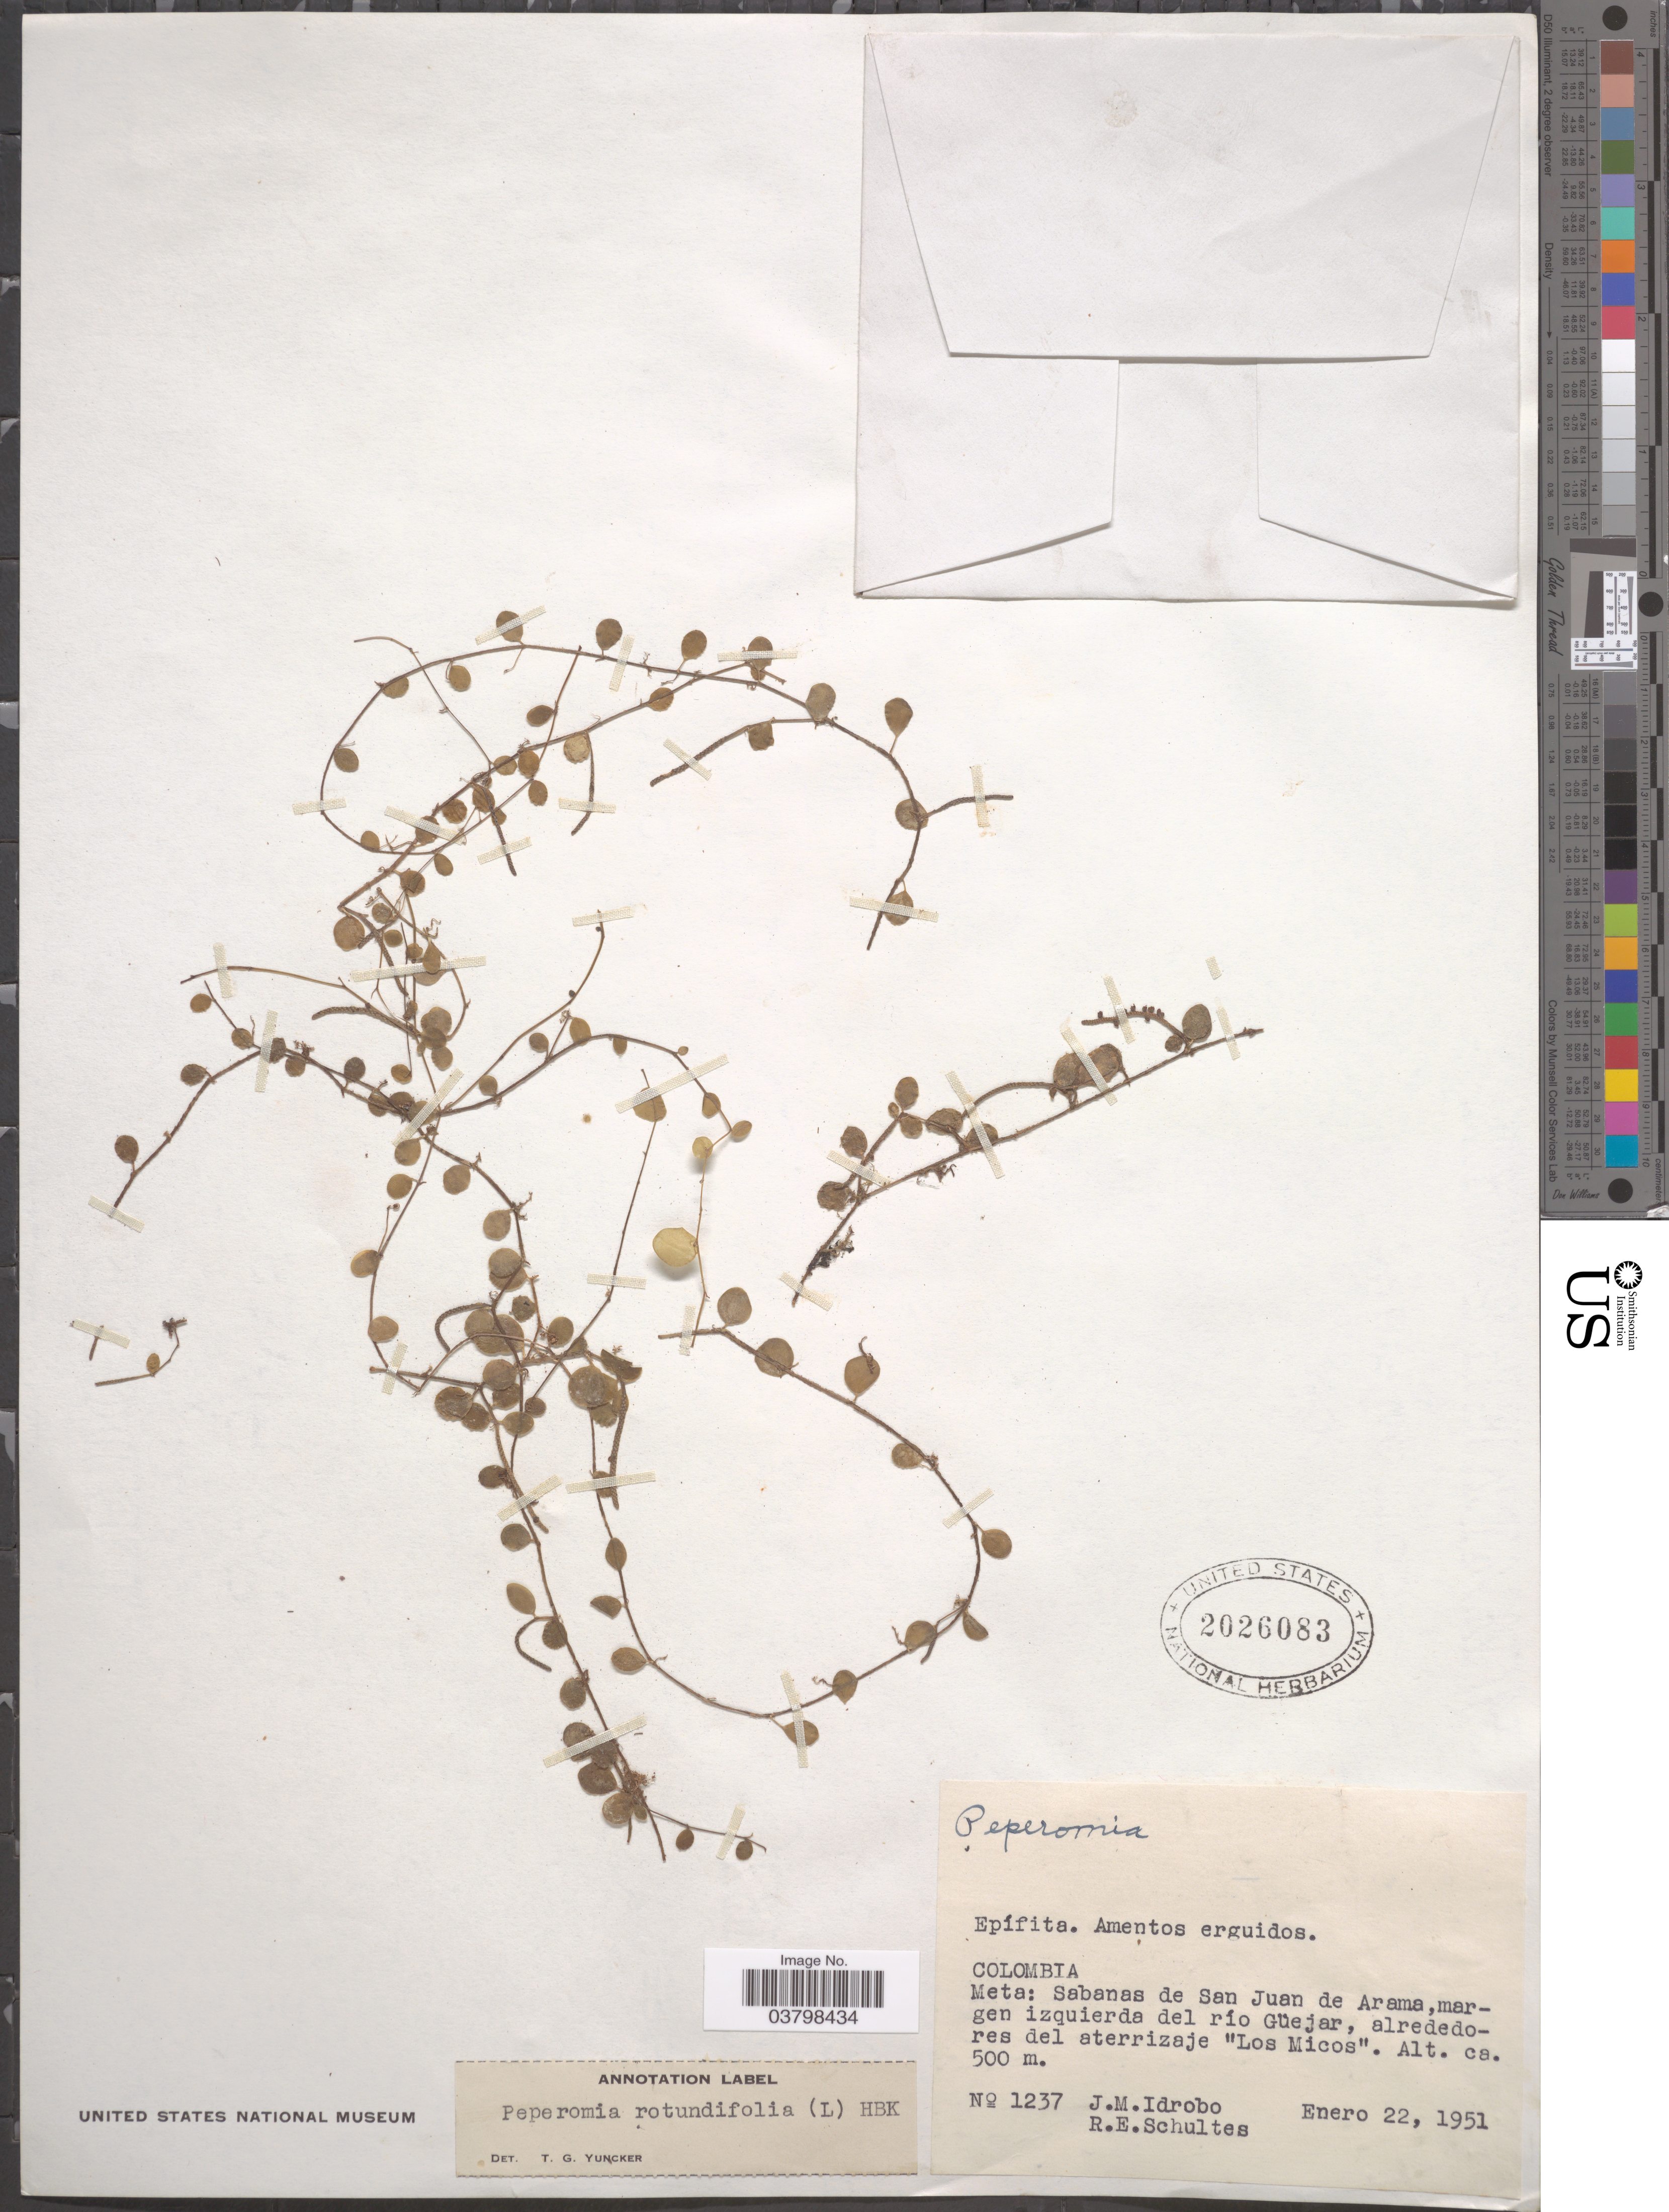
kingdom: Plantae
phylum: Tracheophyta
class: Magnoliopsida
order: Piperales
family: Piperaceae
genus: Peperomia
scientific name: Peperomia rotundifolia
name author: (L.) Kunth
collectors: J. M. Idrobo & R. E. Schultes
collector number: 1237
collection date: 1951-01-22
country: Colombia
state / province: Meta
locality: Sabanasde San Juan de Arama, margen izquierda del río Güejar, alrededores del aterrizaje "Los Micos".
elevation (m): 500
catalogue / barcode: US 2026083